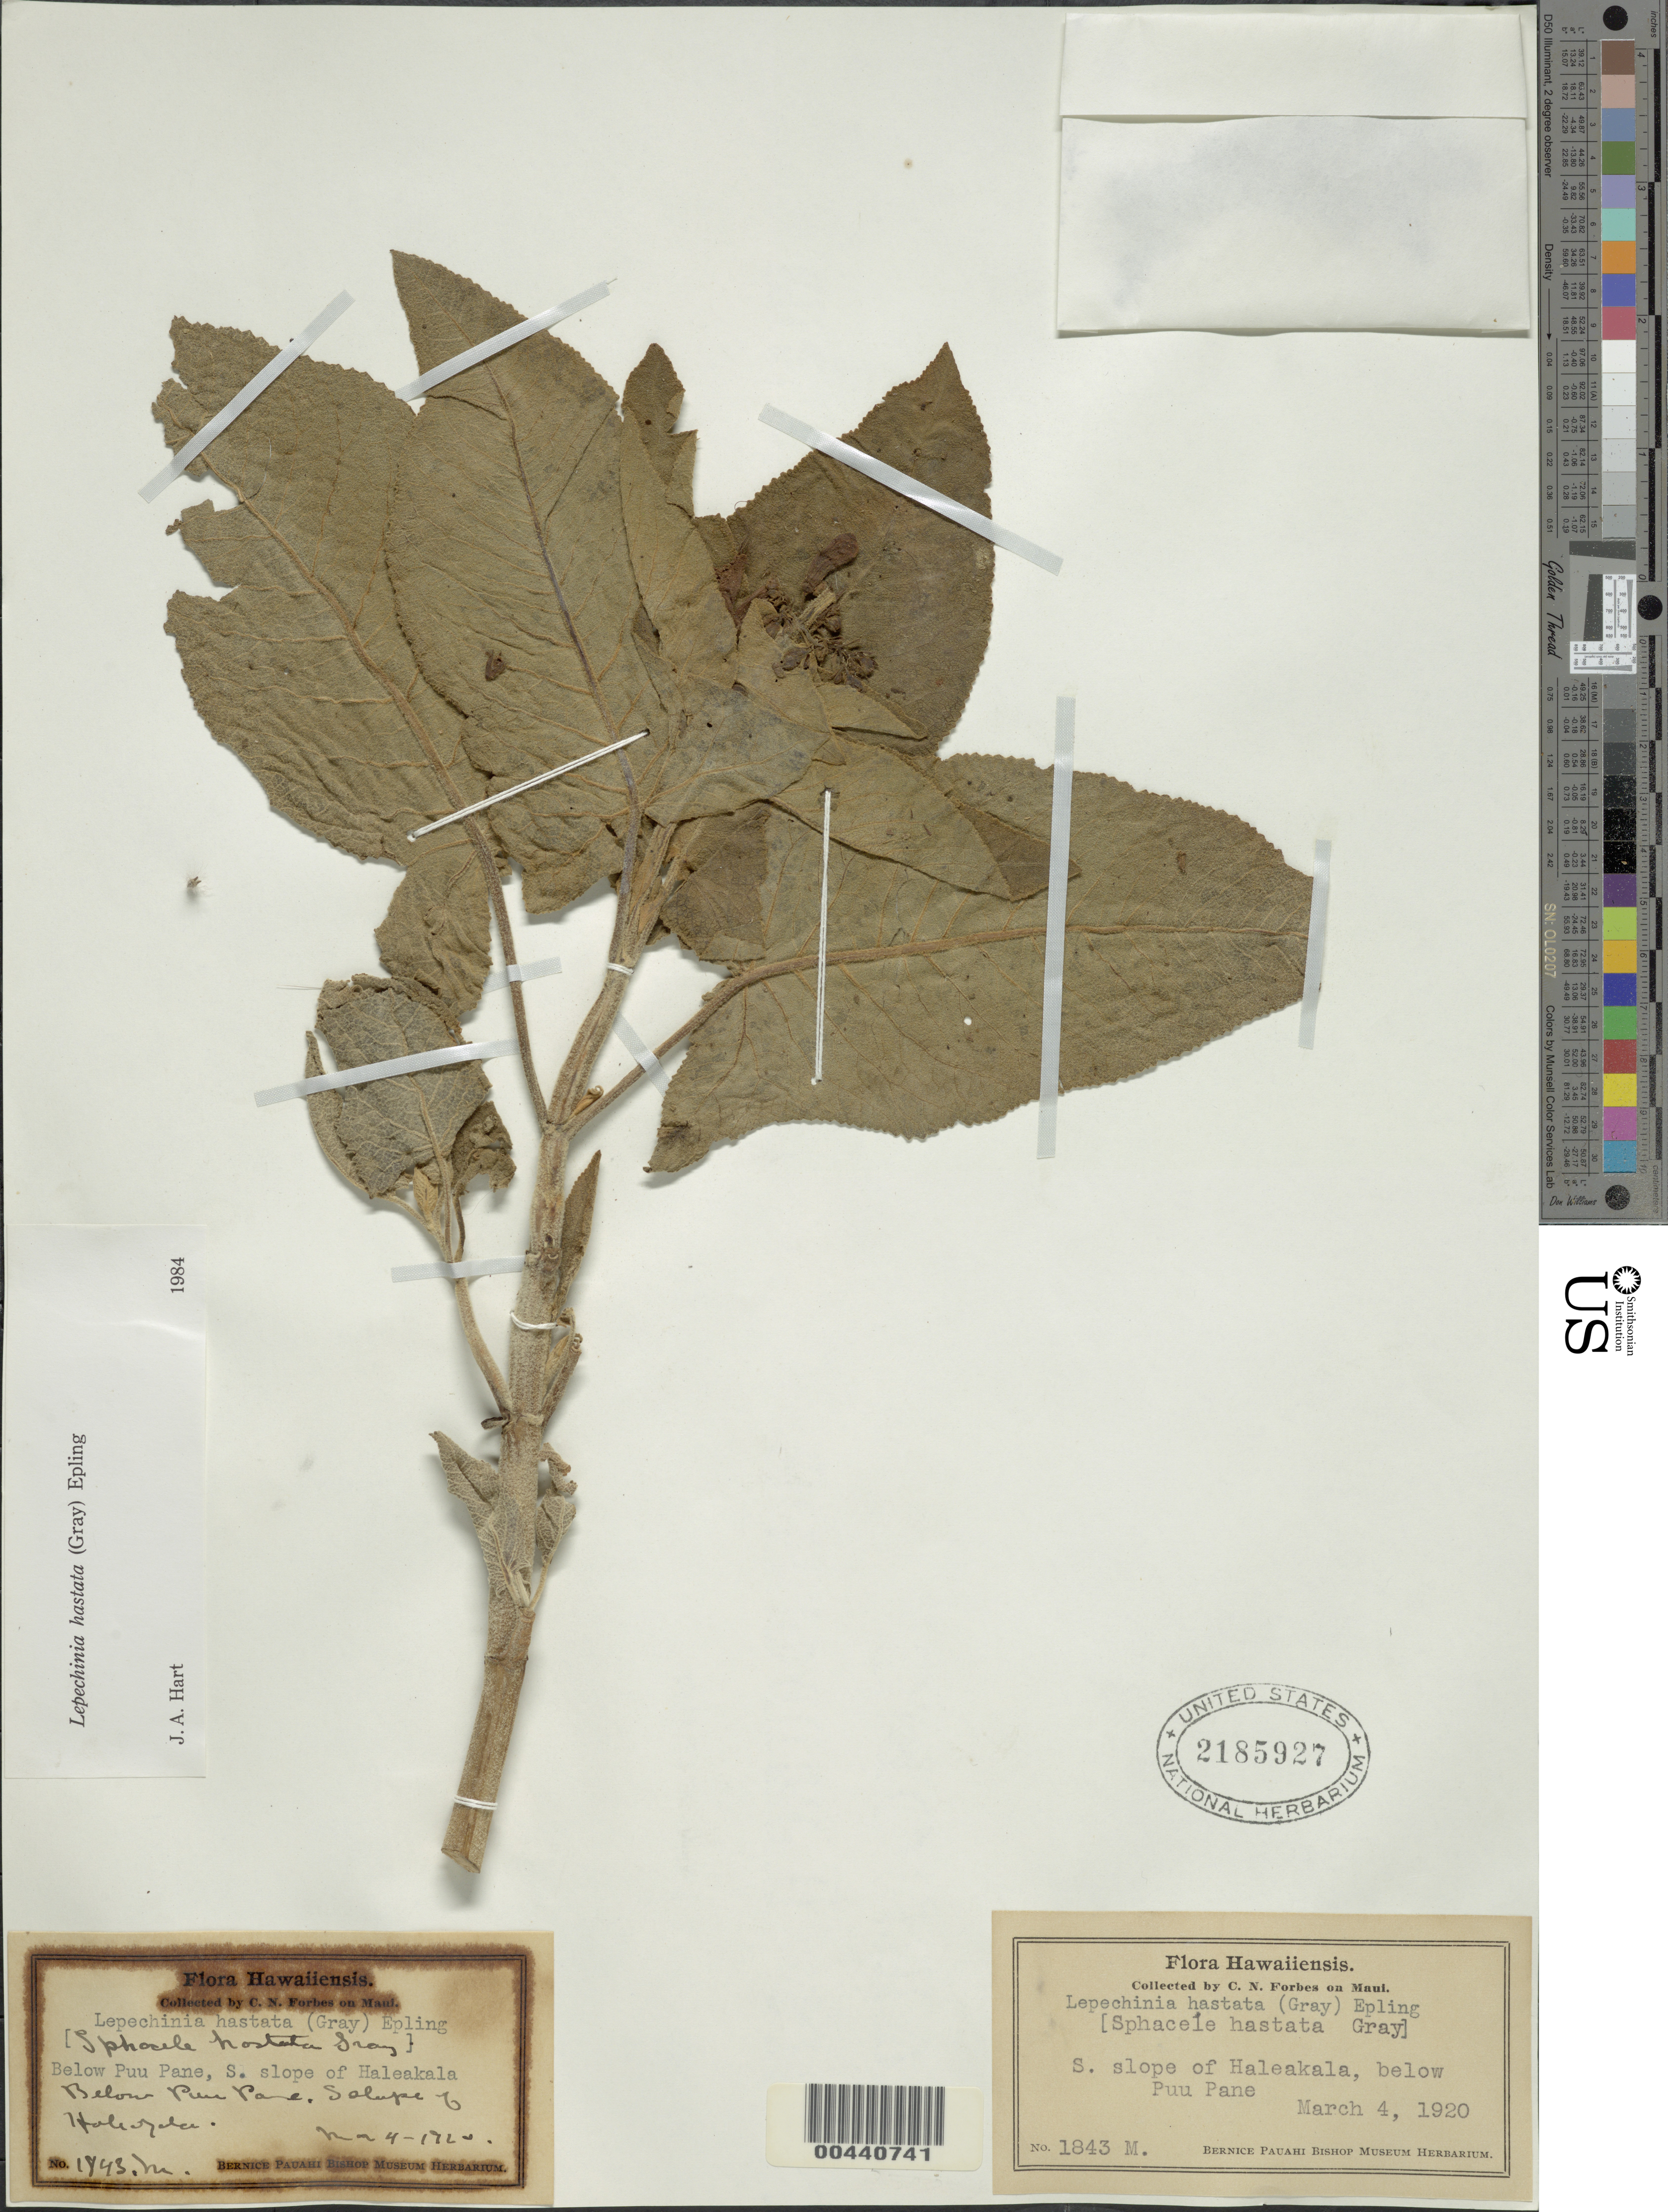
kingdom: Plantae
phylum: Tracheophyta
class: Magnoliopsida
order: Lamiales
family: Lamiaceae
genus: Lepechinia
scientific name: Lepechinia hastata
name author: (A. Gray) Epling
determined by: Hart, J. A.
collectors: C. N. Forbes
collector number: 1843 M.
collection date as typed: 4 Mar 1920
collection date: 1920-03-04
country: United States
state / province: Hawaii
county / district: Maui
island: Maui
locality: S slope of Haleakala, below Puu Pane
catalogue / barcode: US 2185927